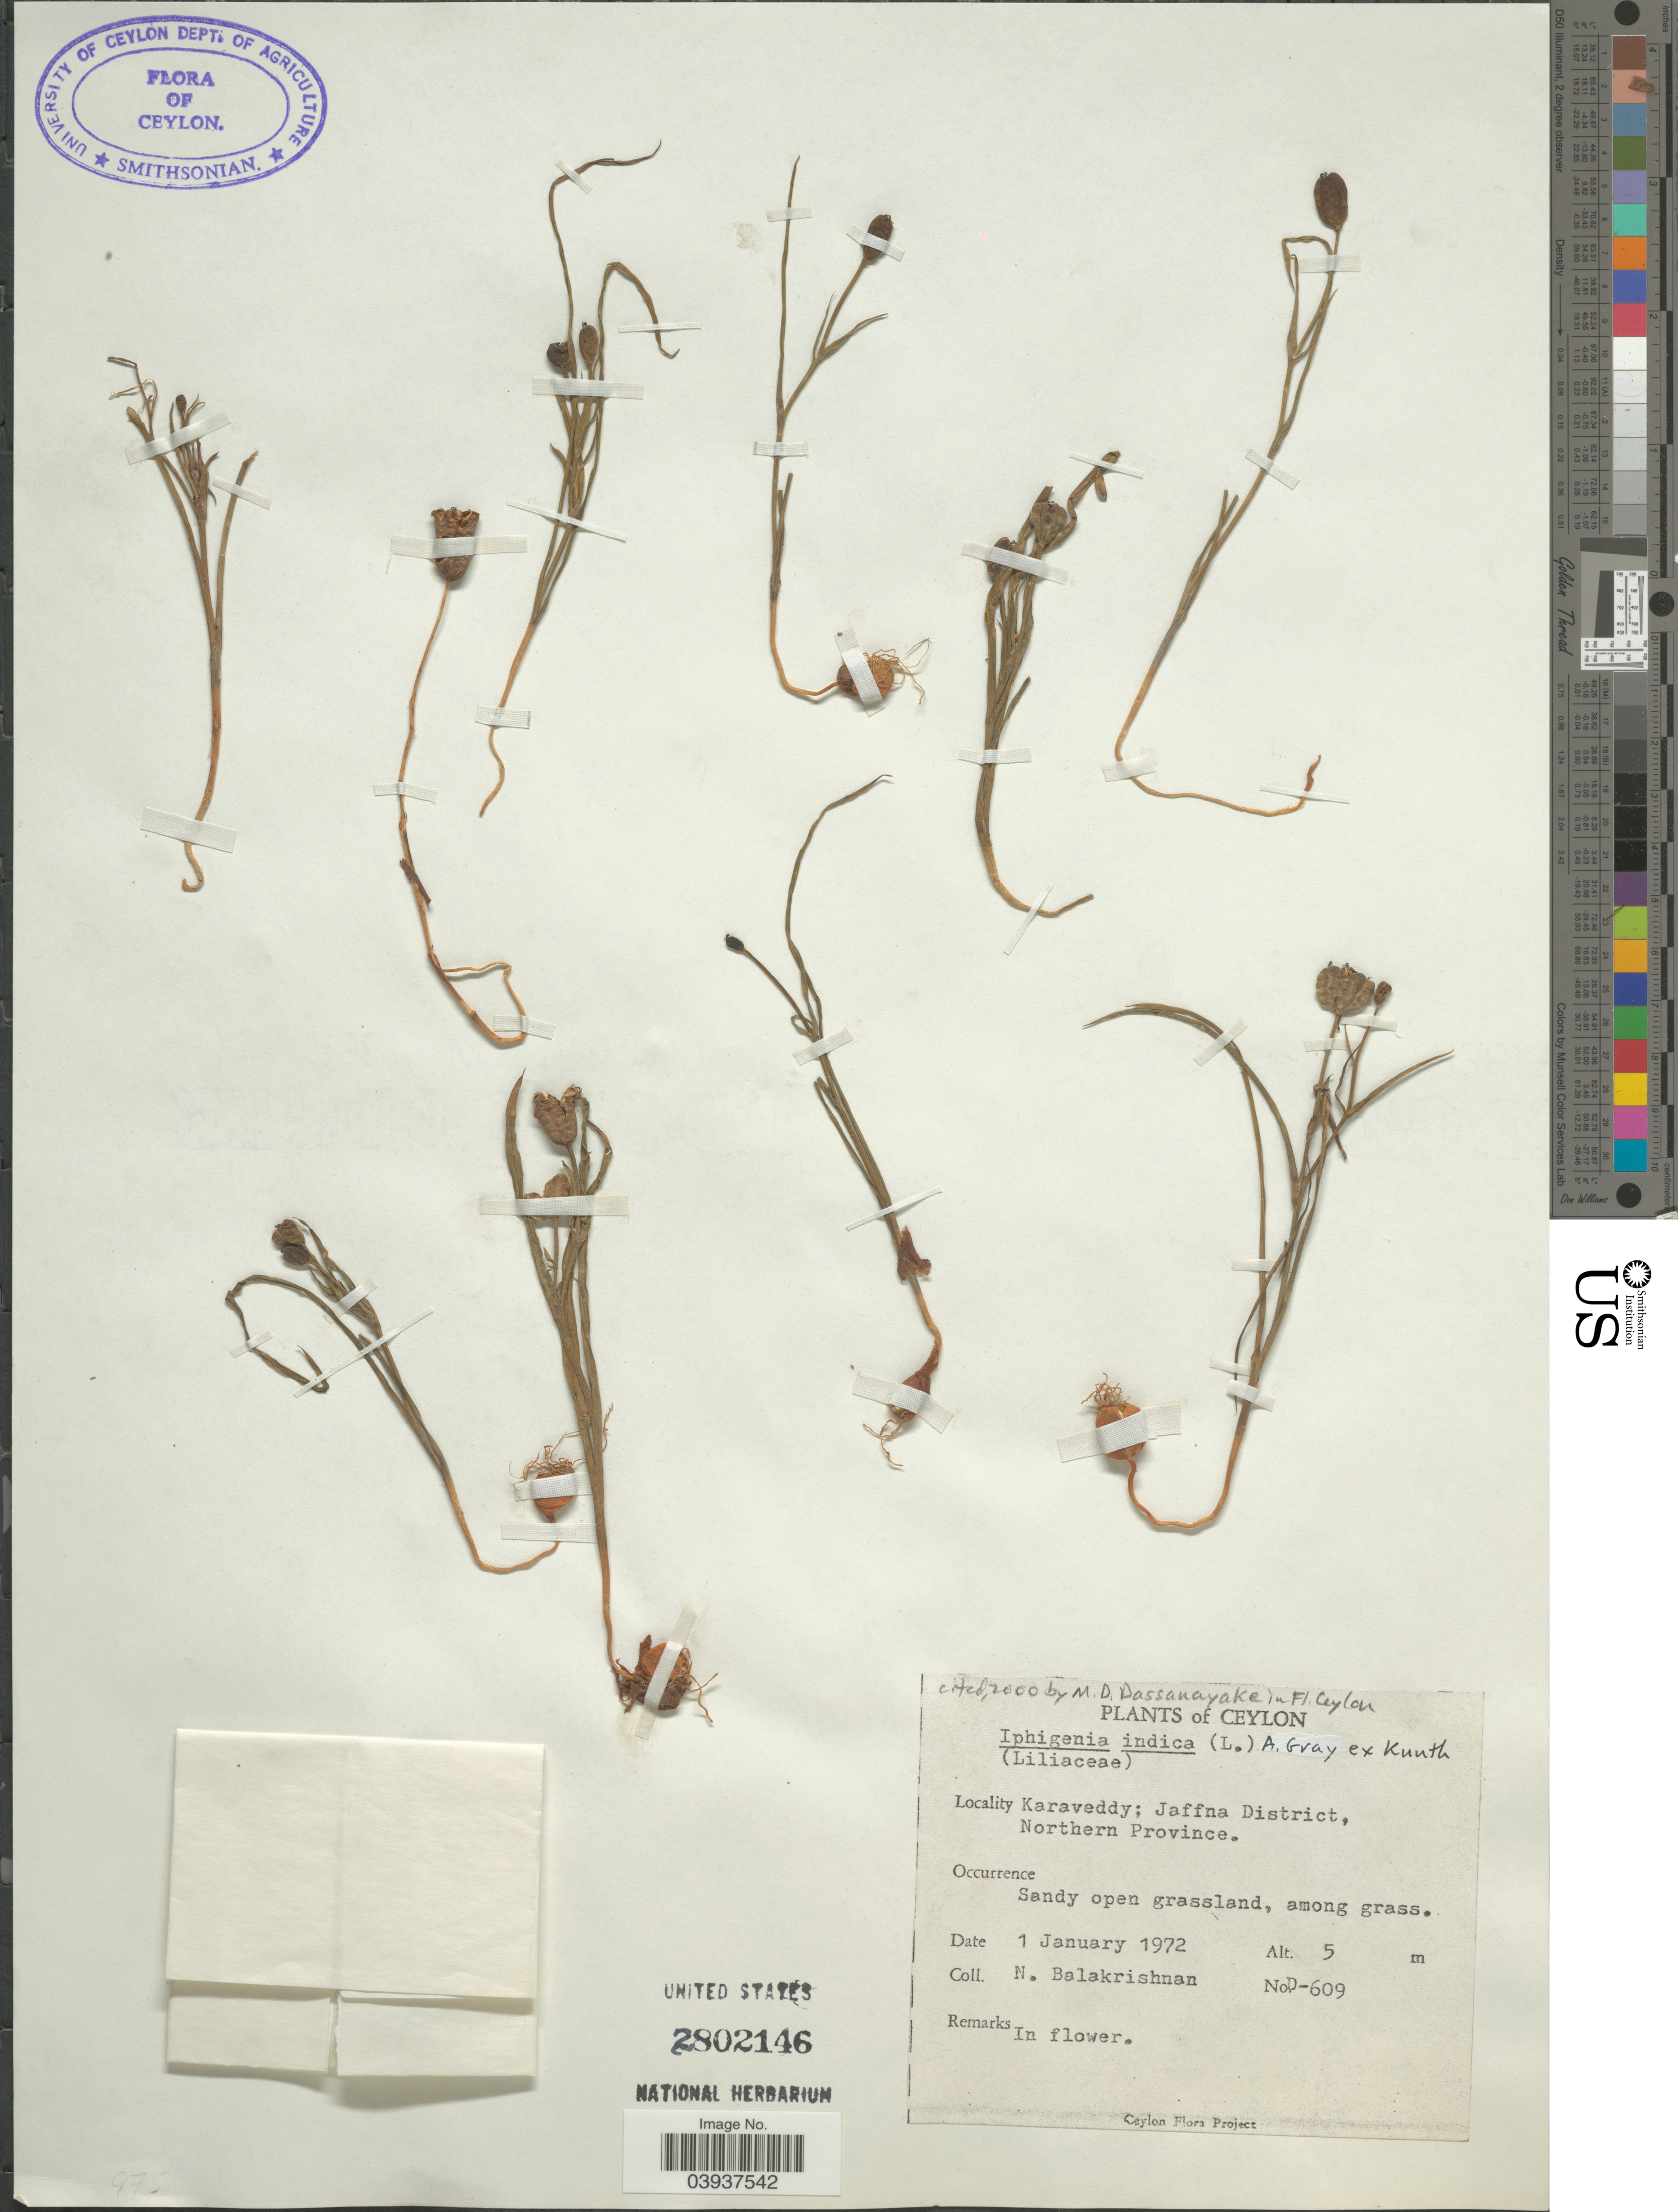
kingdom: Plantae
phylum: Tracheophyta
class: Liliopsida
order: Liliales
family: Colchicaceae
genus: Iphigenia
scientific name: Iphigenia sp.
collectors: N. Balakrishnan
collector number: D-609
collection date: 1972-01-01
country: Sri Lanka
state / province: Northern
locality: Ceylon. Karaveddy; Jaffna District, Northern Province.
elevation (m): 5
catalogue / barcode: US 2802146